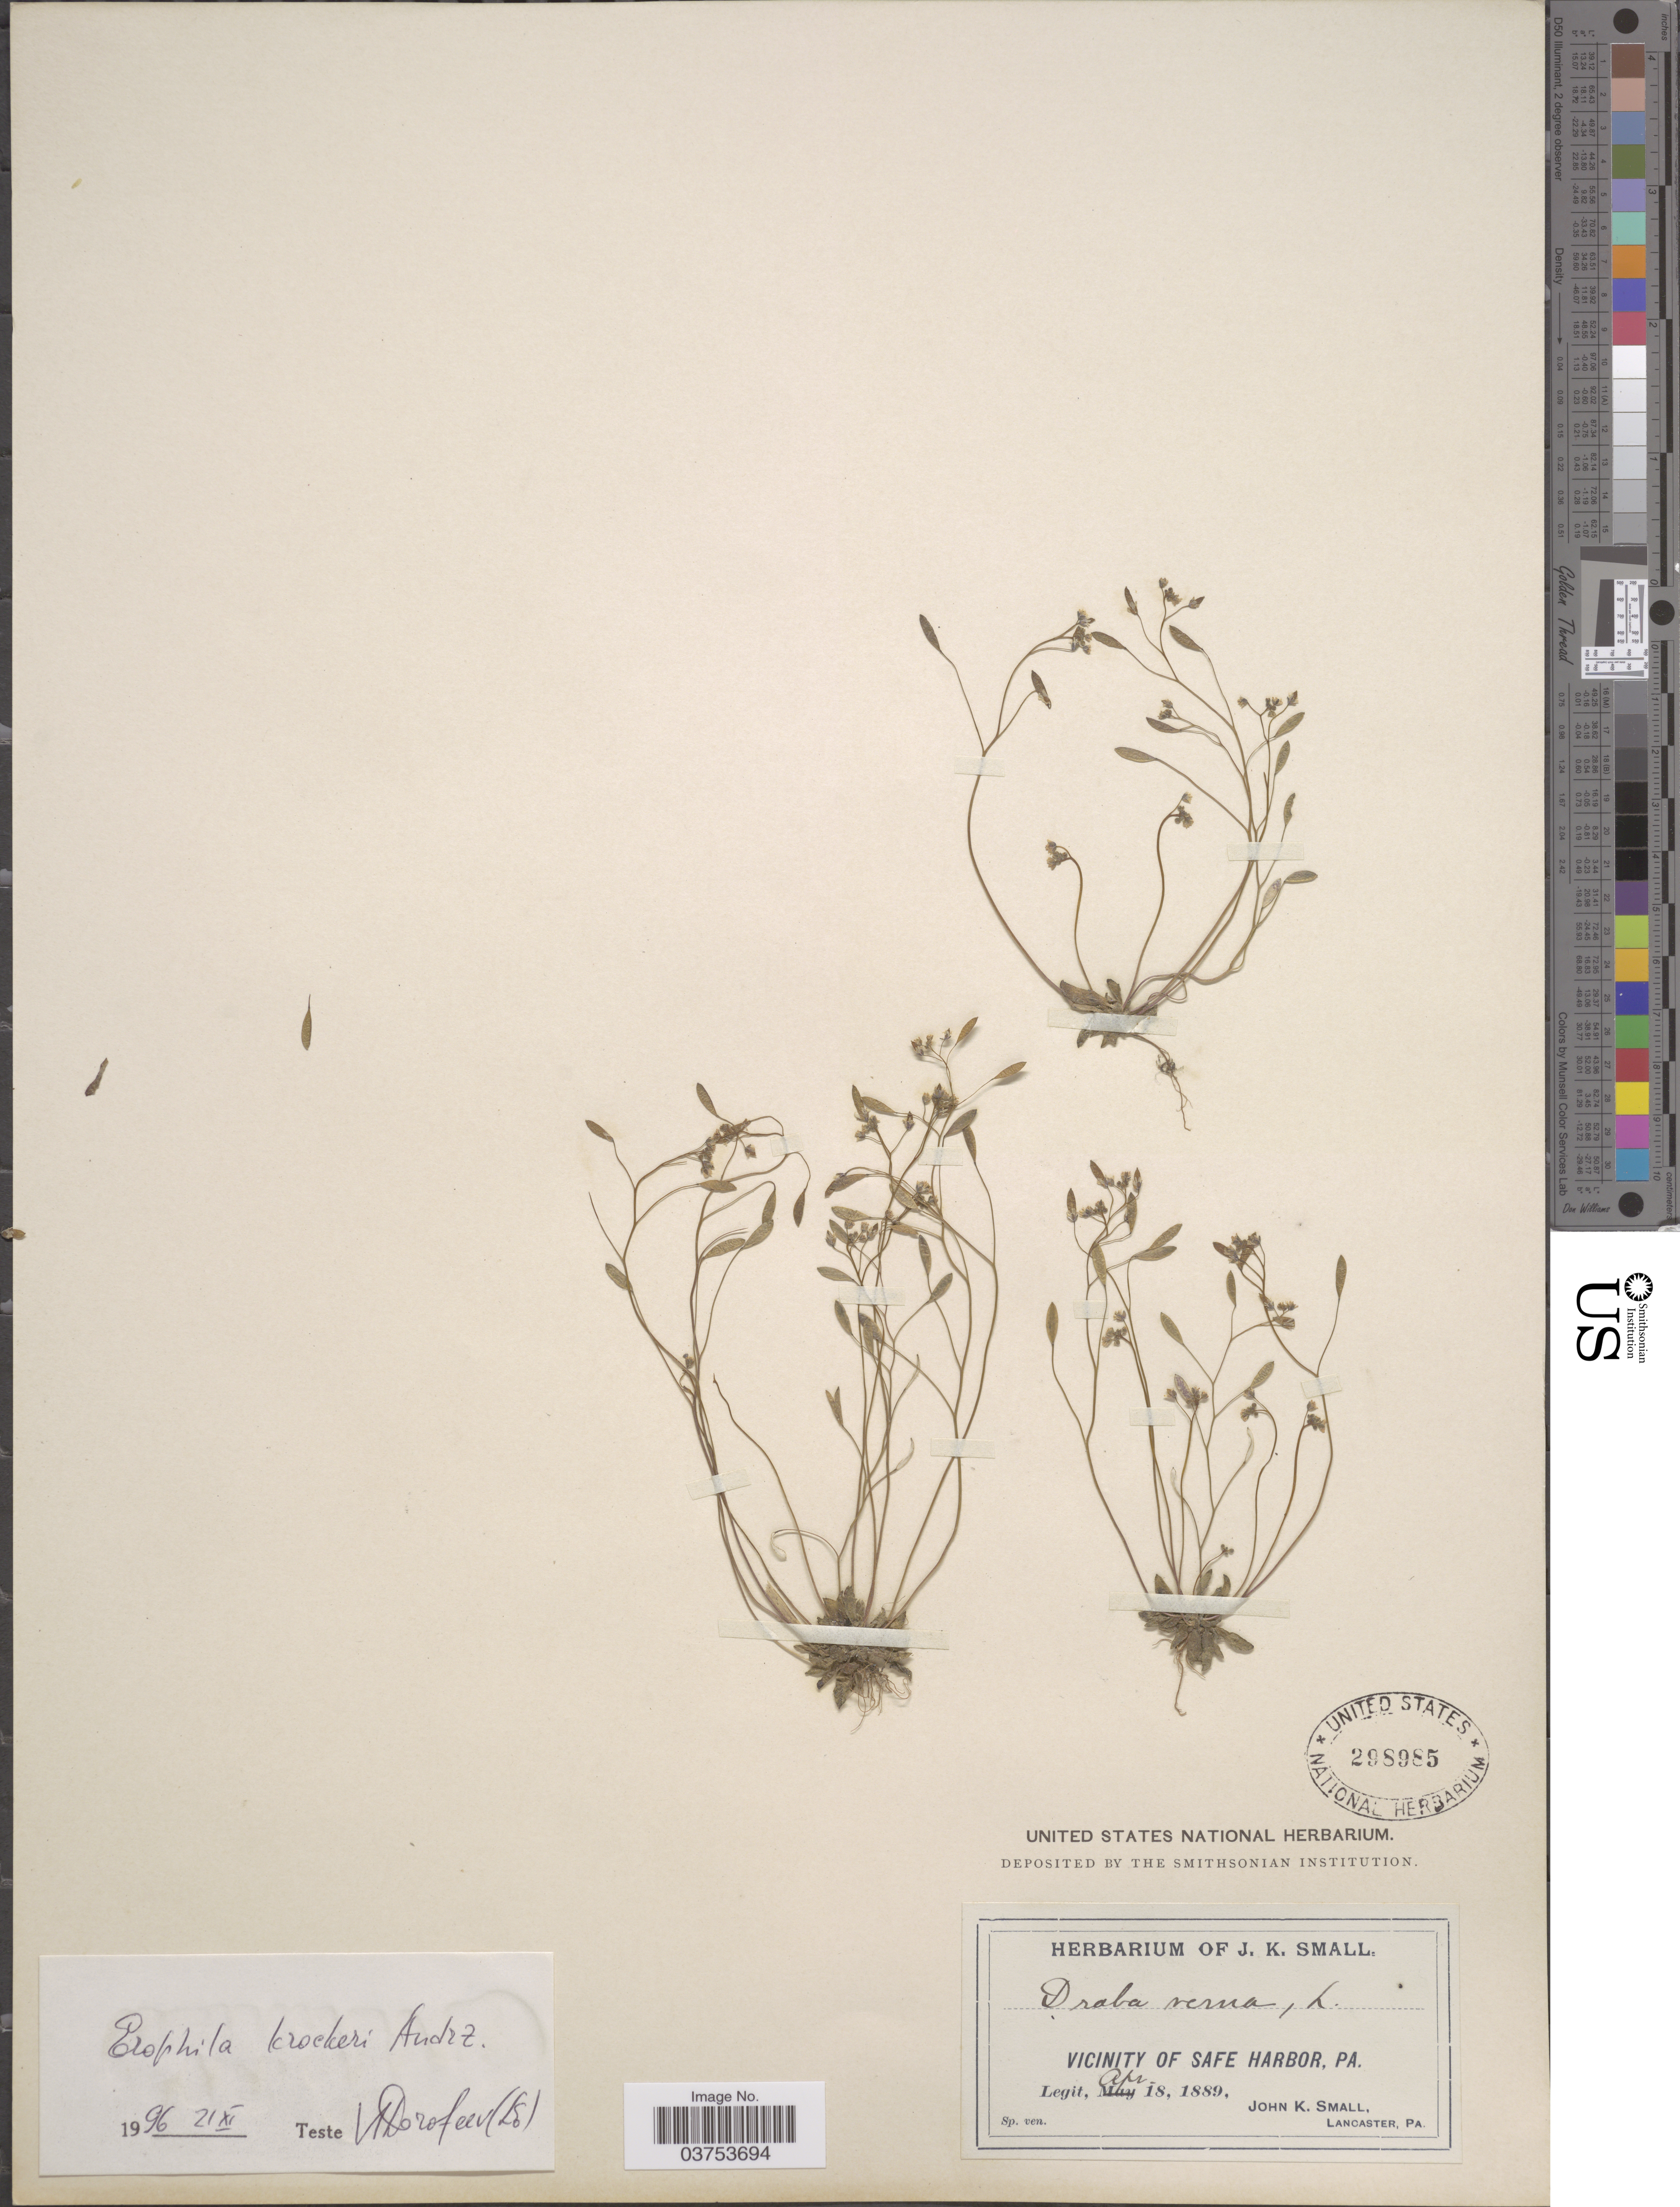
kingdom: Plantae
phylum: Tracheophyta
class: Magnoliopsida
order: Brassicales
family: Brassicaceae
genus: Erophila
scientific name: Erophila verna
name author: (L.) DC.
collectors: J. K. Small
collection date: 1889-04-18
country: United States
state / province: Pennsylvania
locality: Vicinity of Safe Harbor.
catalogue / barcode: US 298985